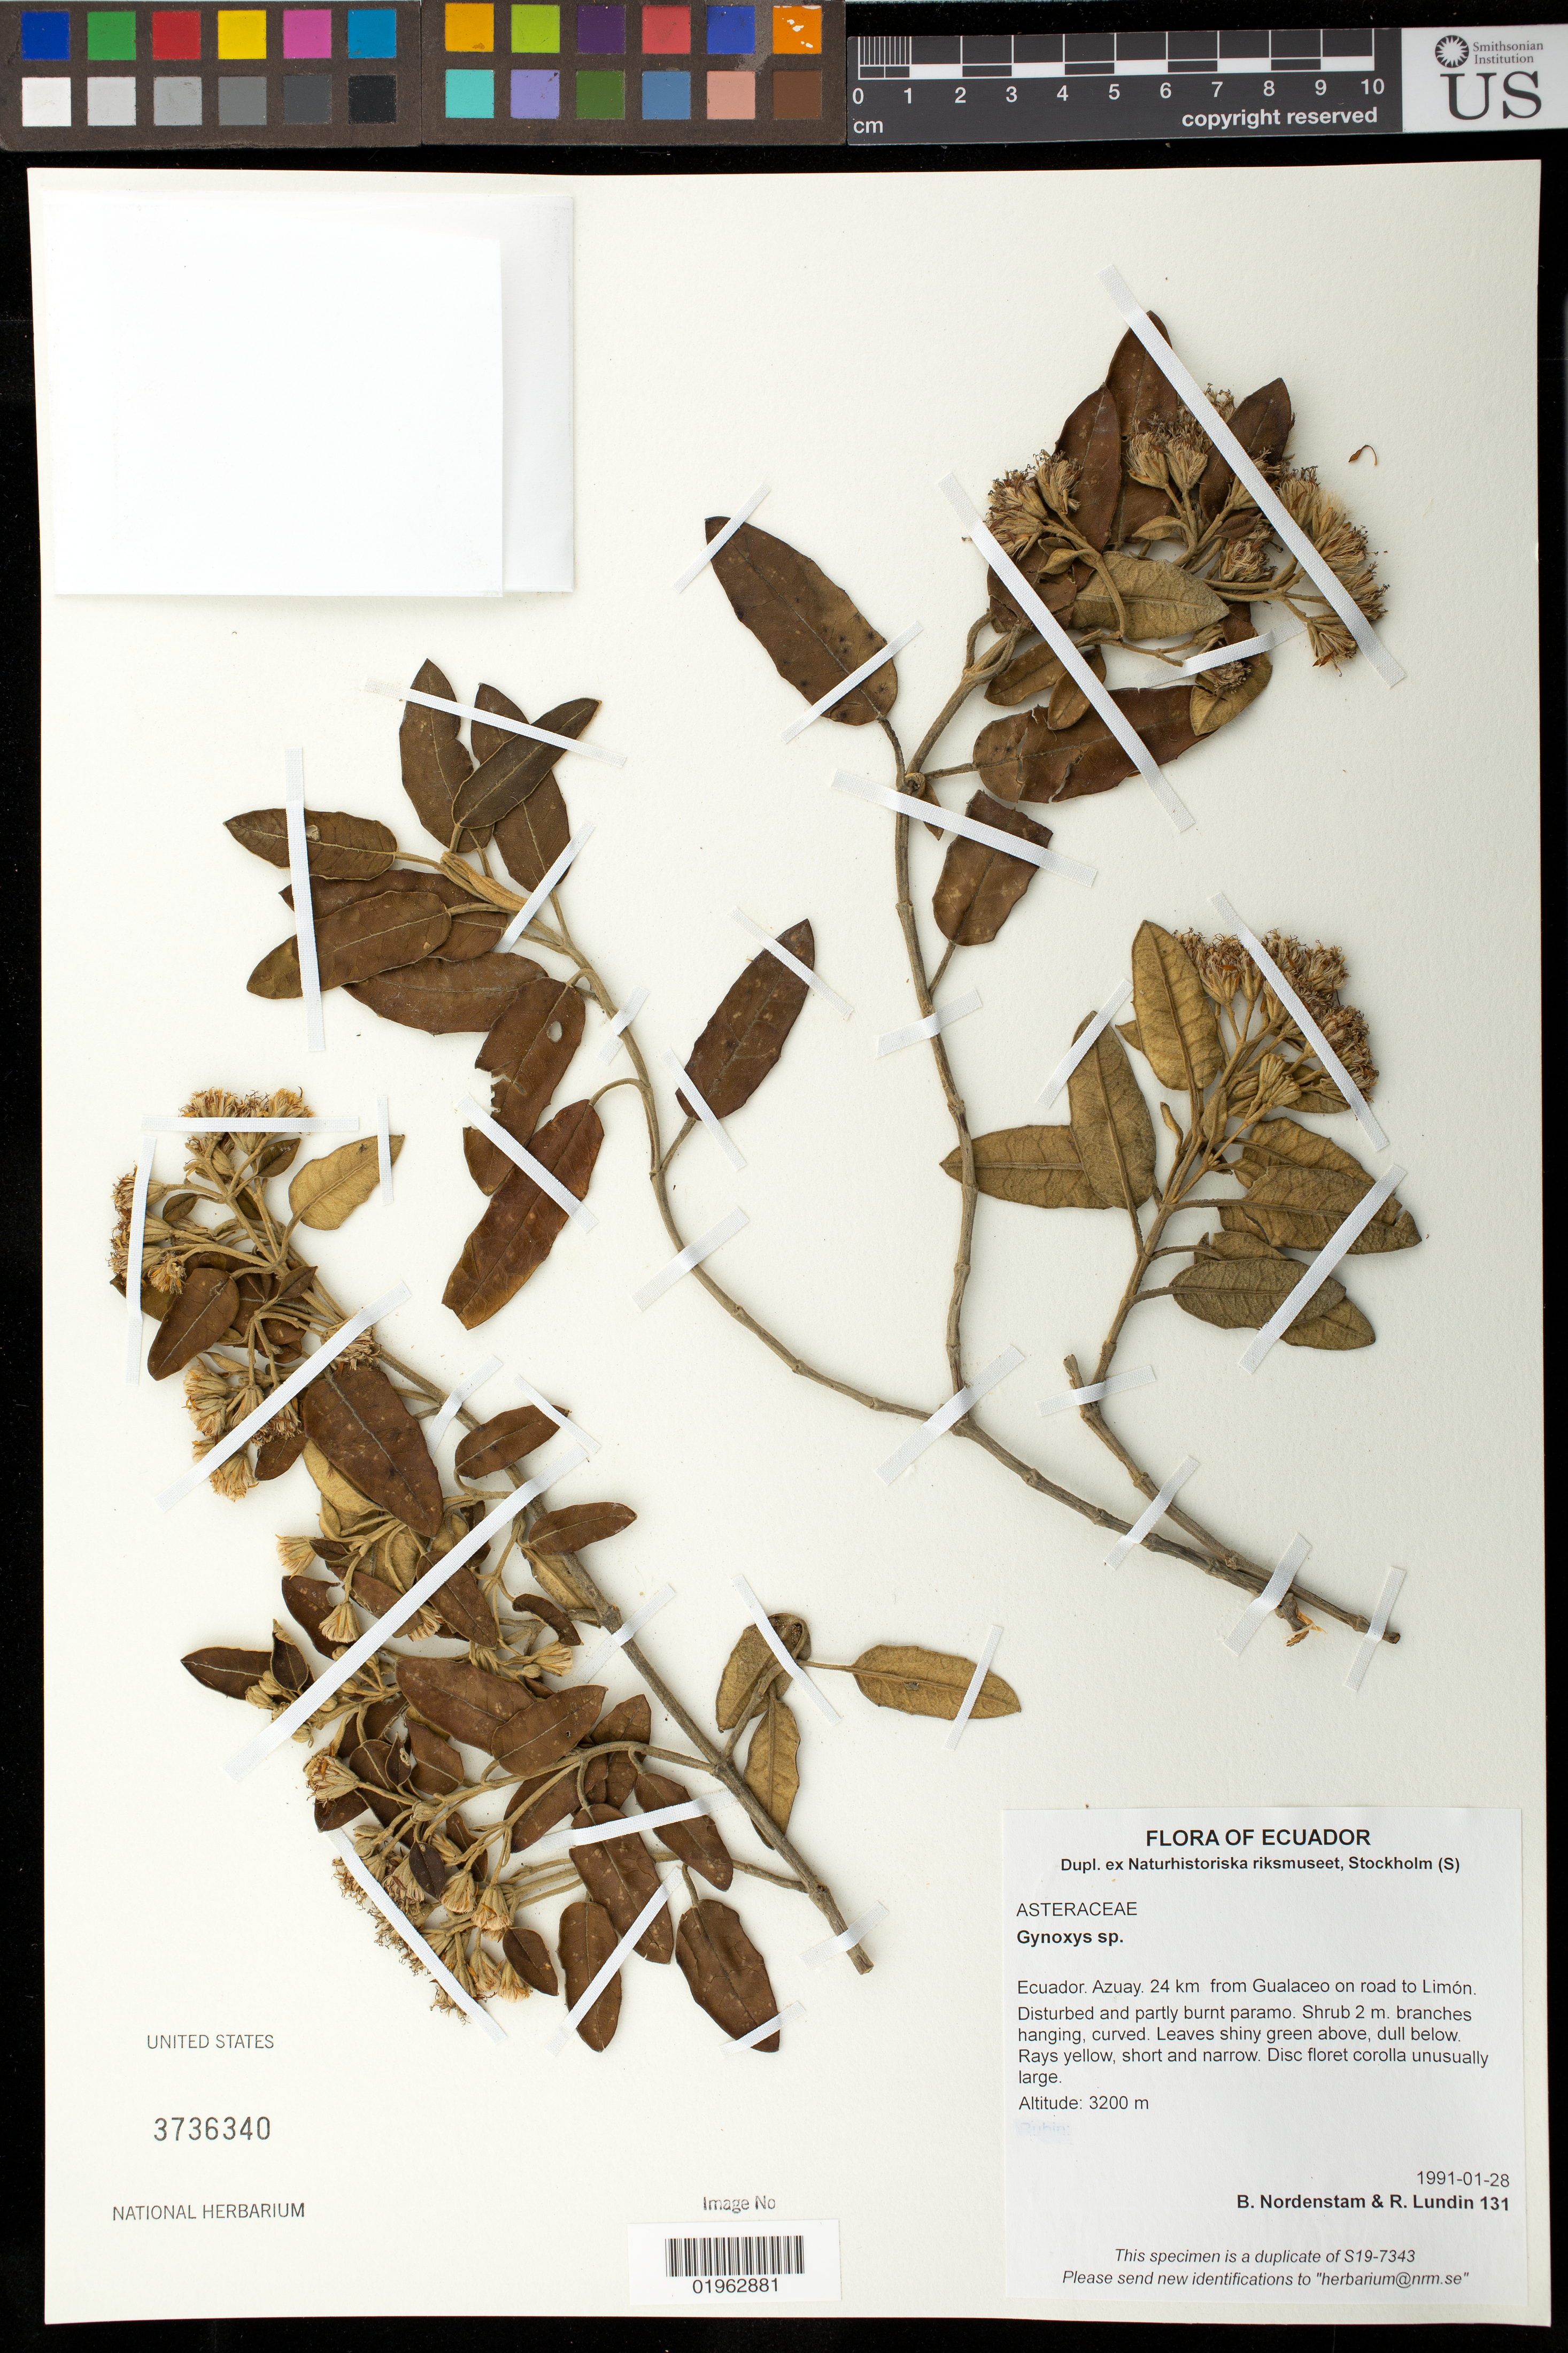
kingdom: Plantae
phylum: Tracheophyta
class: Magnoliopsida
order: Asterales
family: Asteraceae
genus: Gynoxys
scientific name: Gynoxys sp.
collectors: B. Nordenstam & R. Lundin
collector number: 131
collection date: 1991-01-28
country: Ecuador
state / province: Azuay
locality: Azuay. 24 km from Gualaceo on road to Limon.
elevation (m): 3200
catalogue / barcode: US 3736340